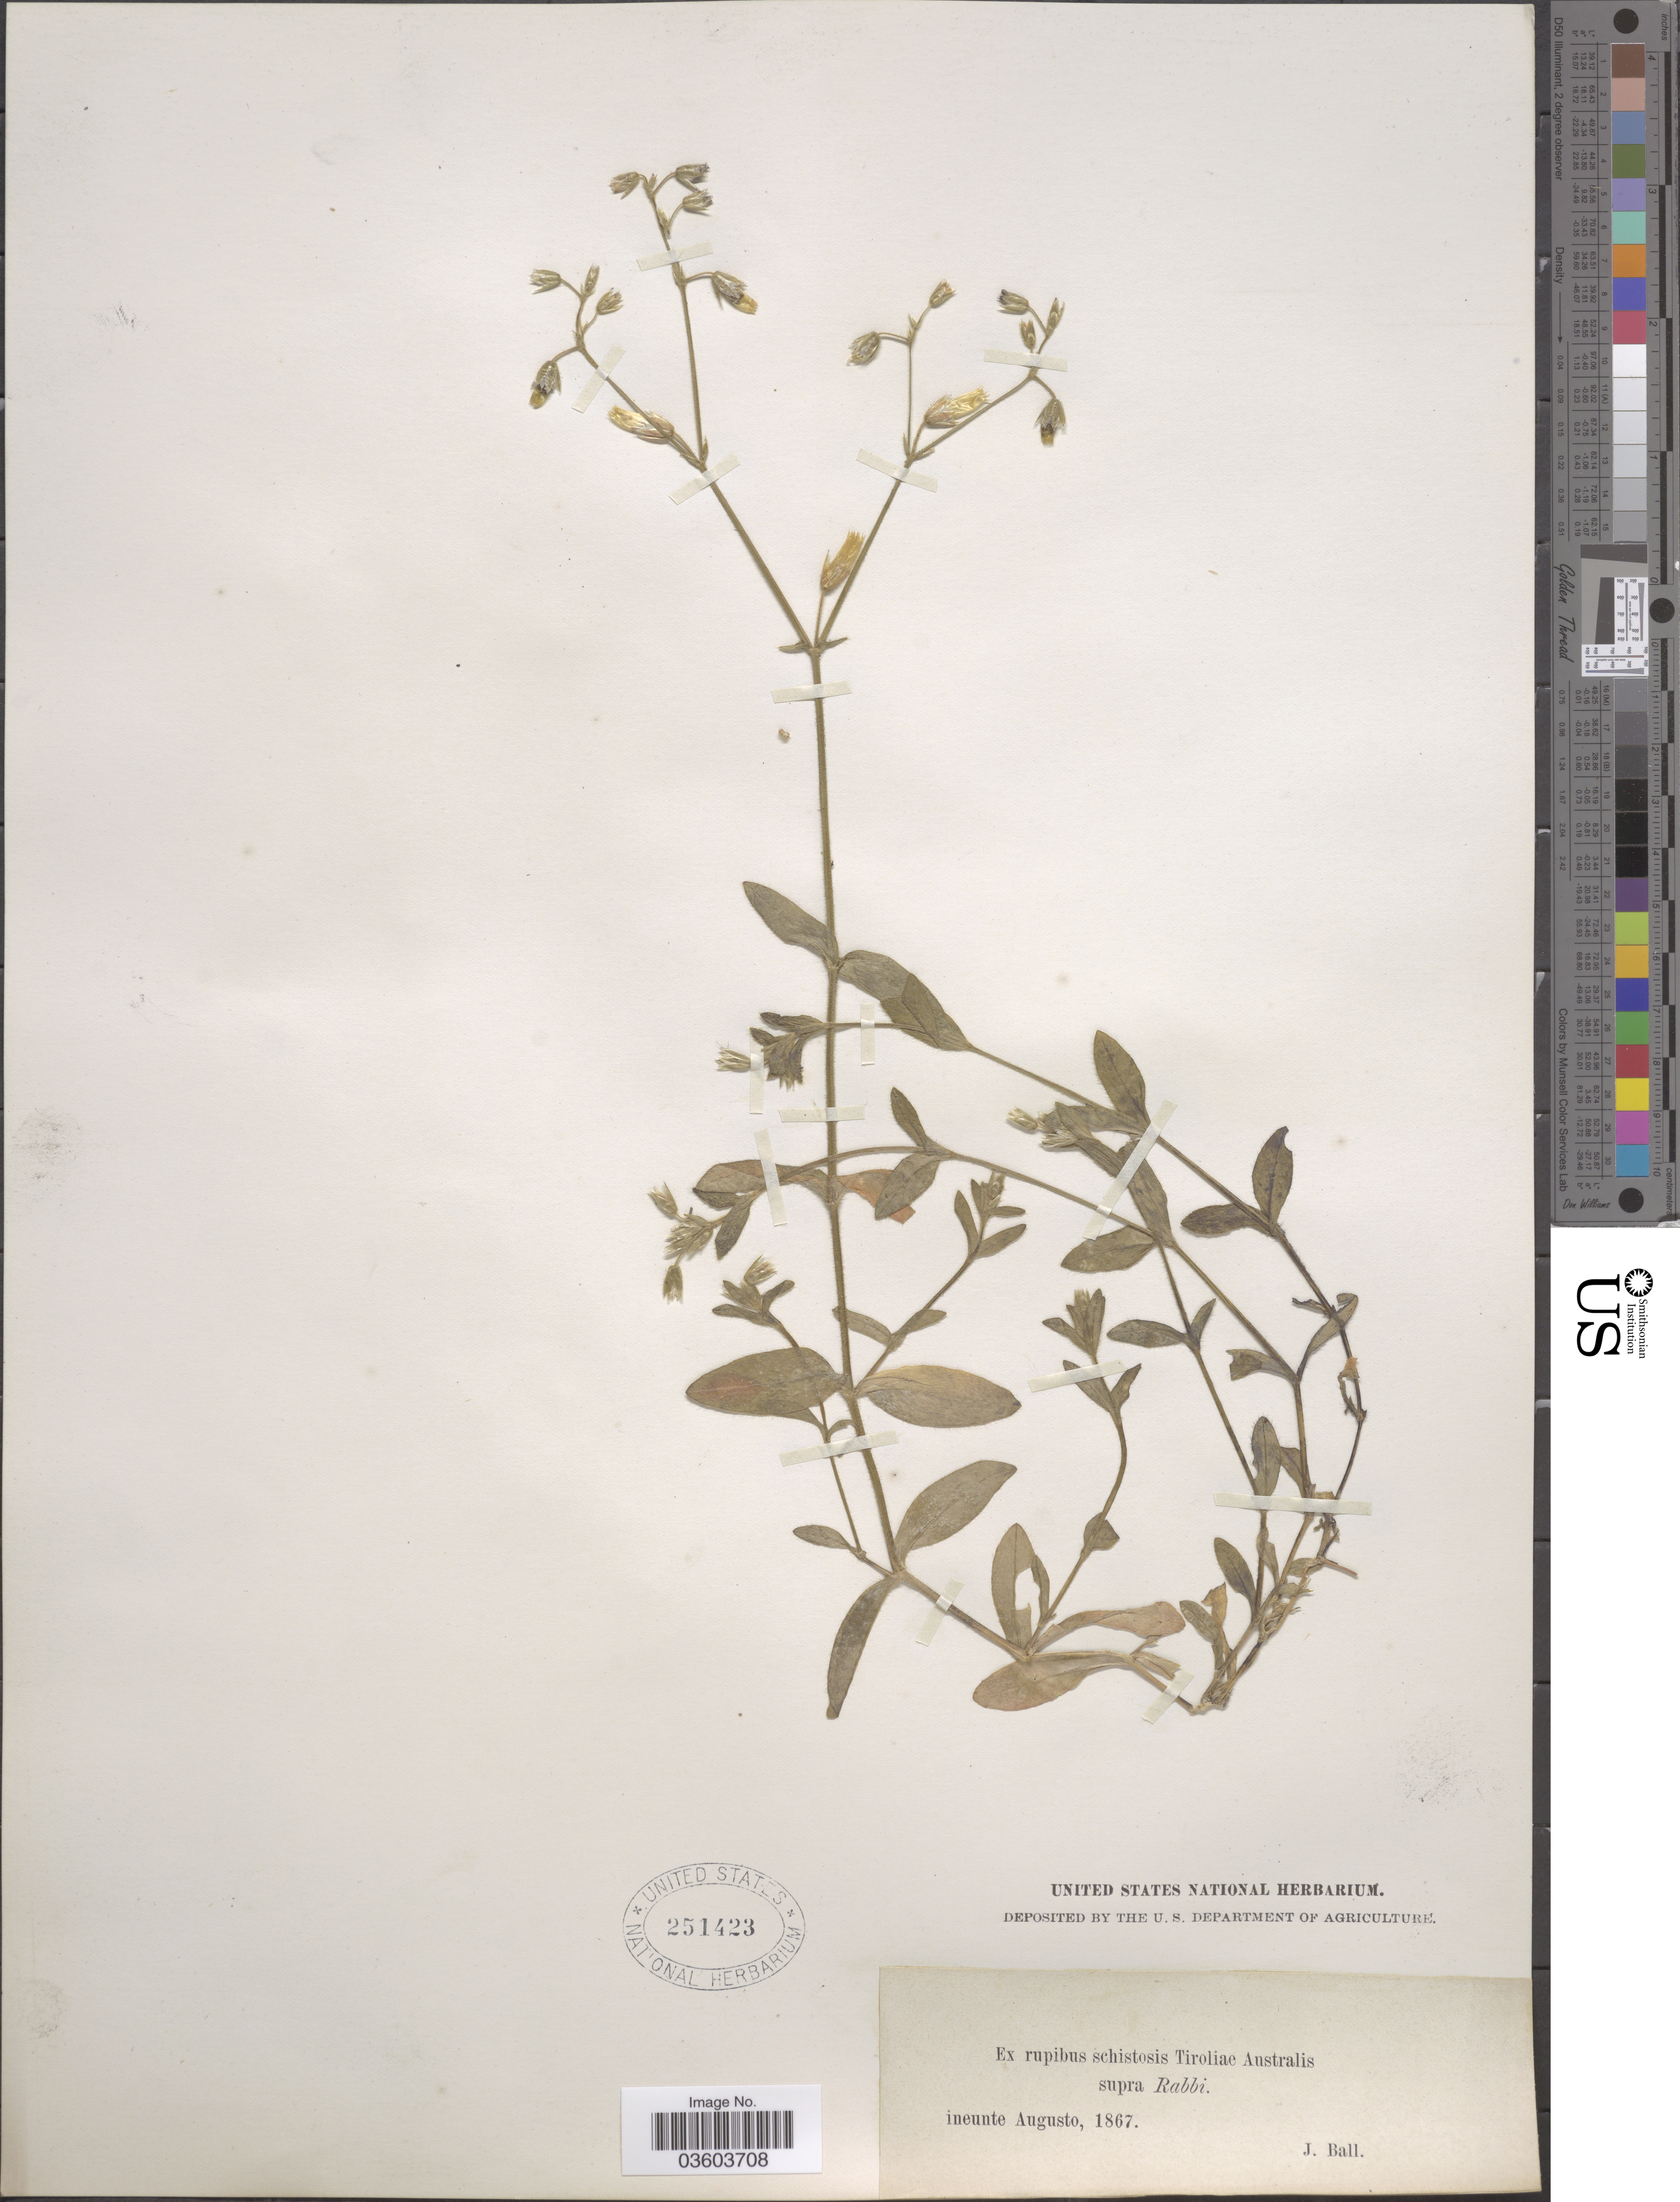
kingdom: Plantae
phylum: Tracheophyta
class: Magnoliopsida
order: Caryophyllales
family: Caryophyllaceae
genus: Cerastium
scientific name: Cerastium sp.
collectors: J. Ball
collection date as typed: ineunte Augusto, 1867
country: Italy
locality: Ex rupibus schistosis Tiroliæ Australis supra Rabbi.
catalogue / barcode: US 251423